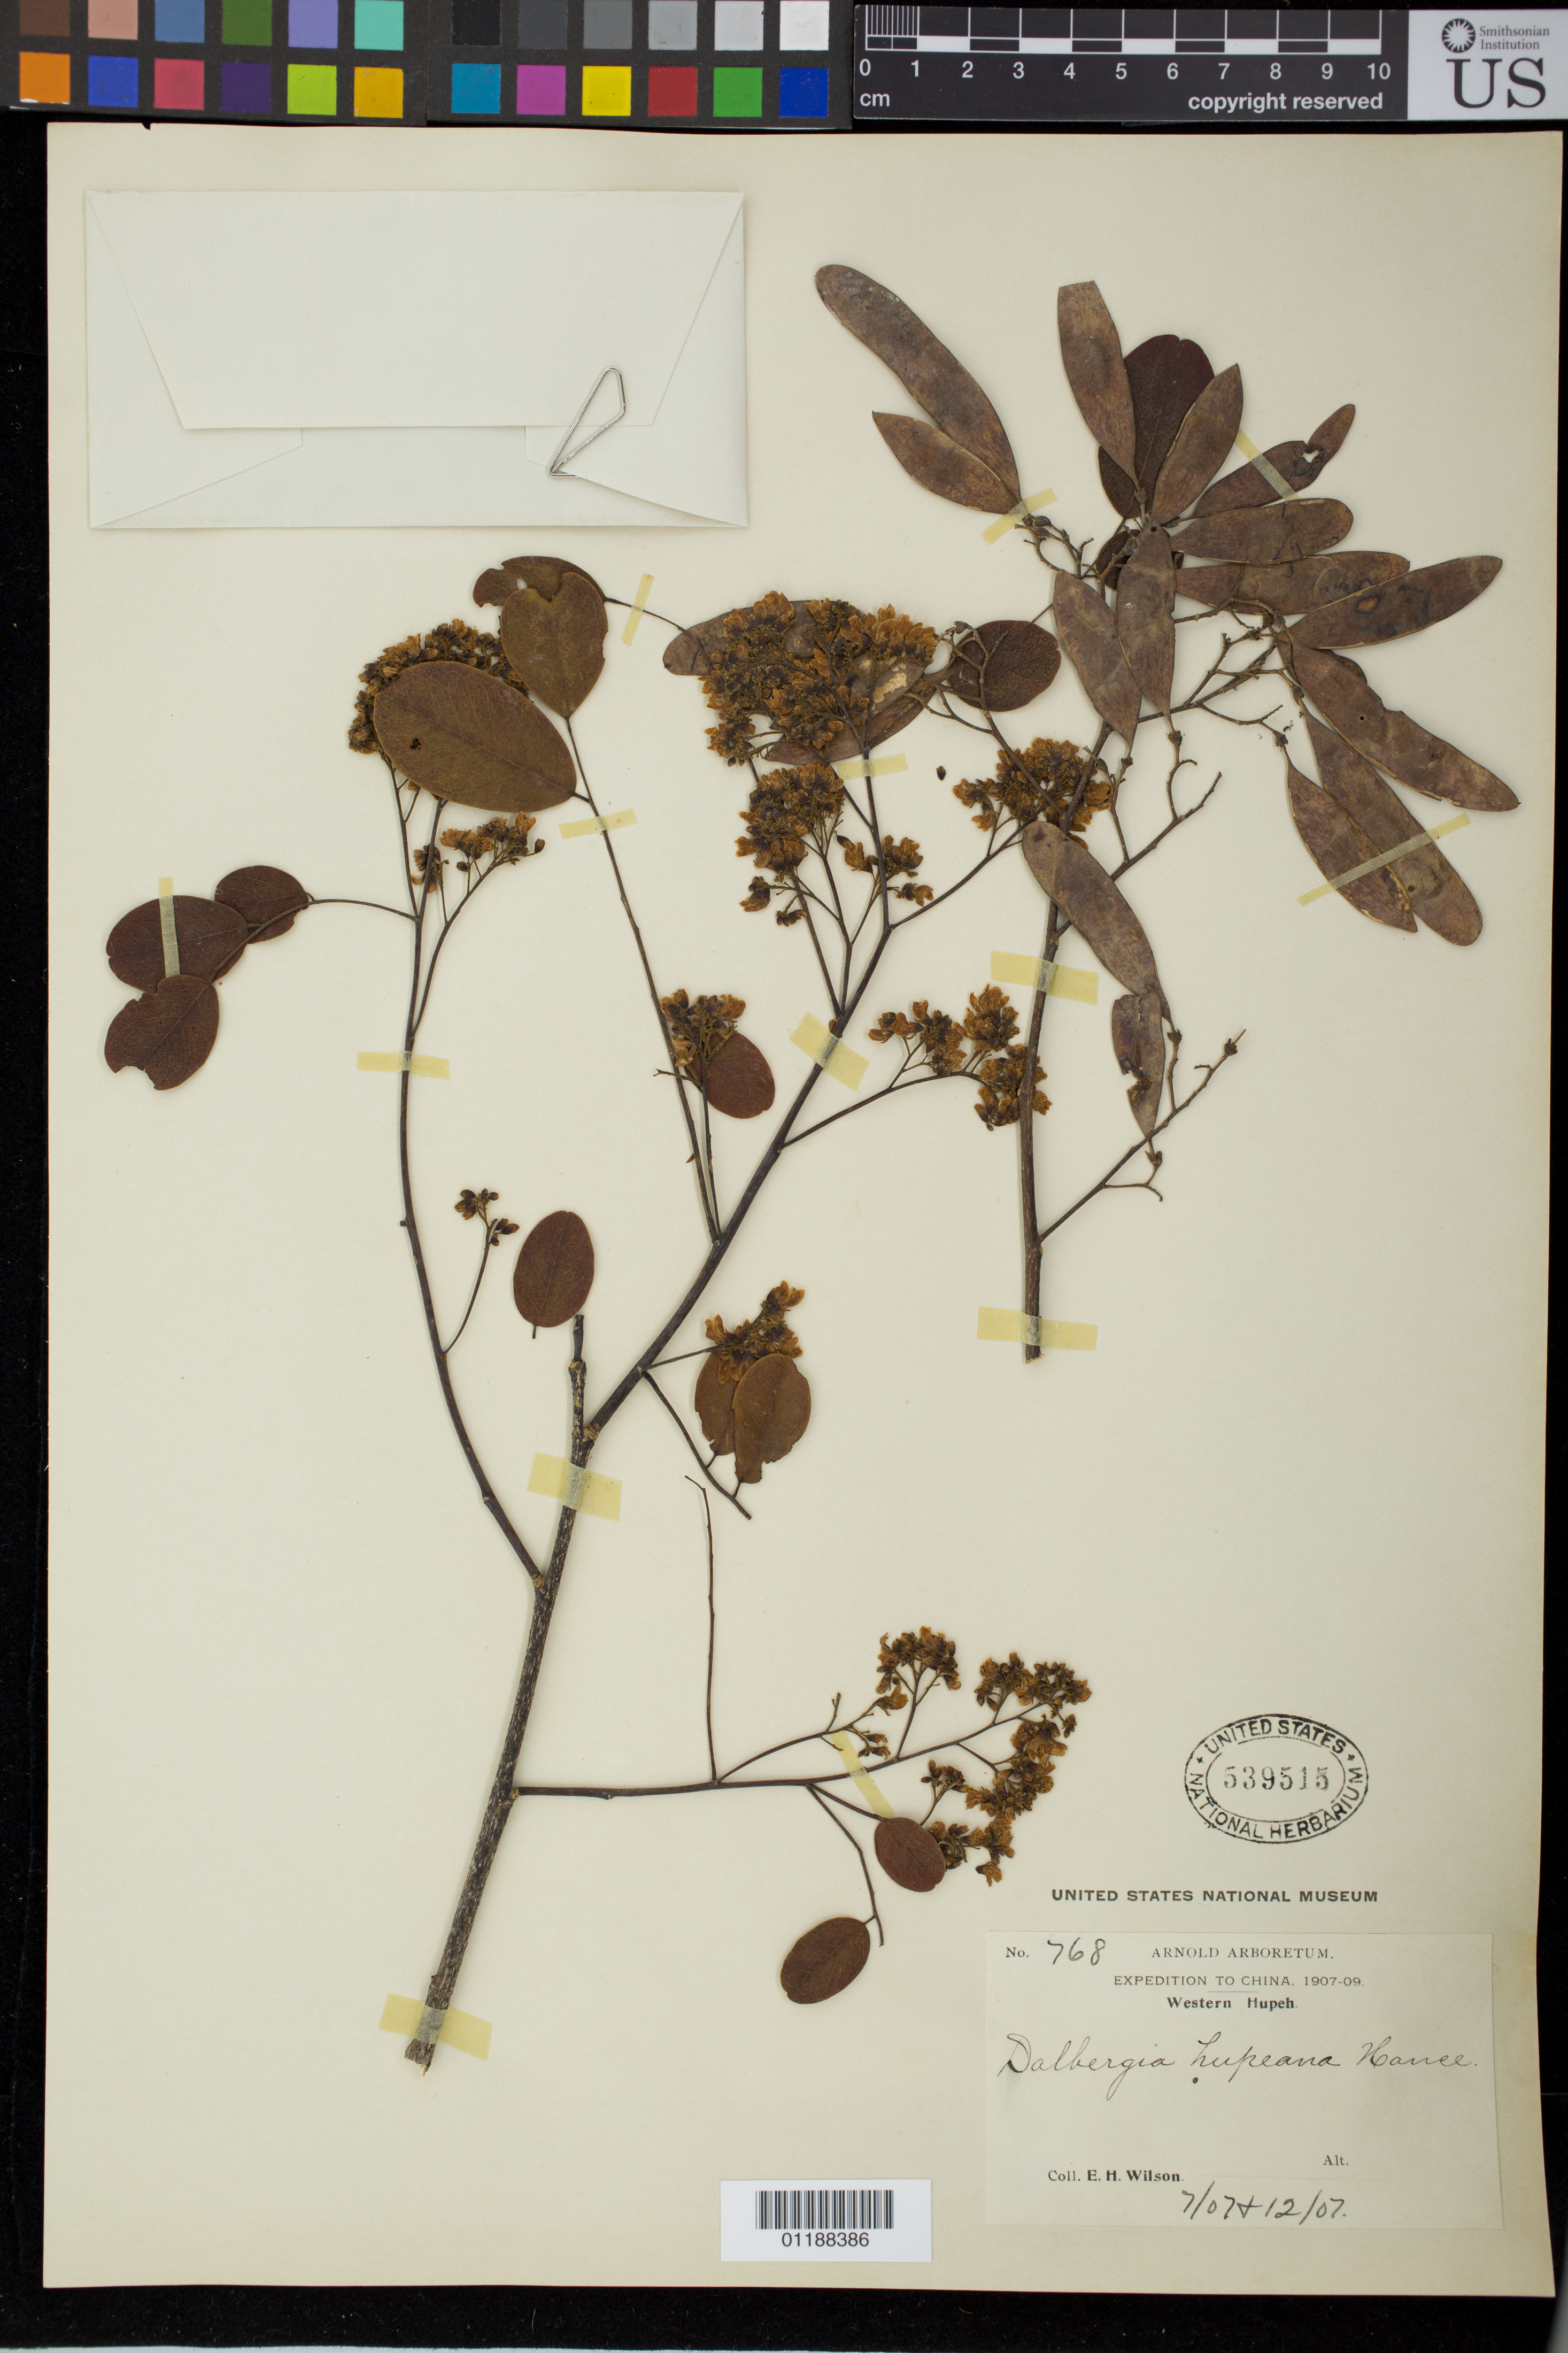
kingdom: Plantae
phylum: Tracheophyta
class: Magnoliopsida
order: Fabales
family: Fabaceae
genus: Dalbergia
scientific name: Dalbergia hupeana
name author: Hance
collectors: E. H. Wilson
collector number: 768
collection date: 1907-07/1907-12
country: China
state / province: Hubei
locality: Western Hupeh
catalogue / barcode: US 539515